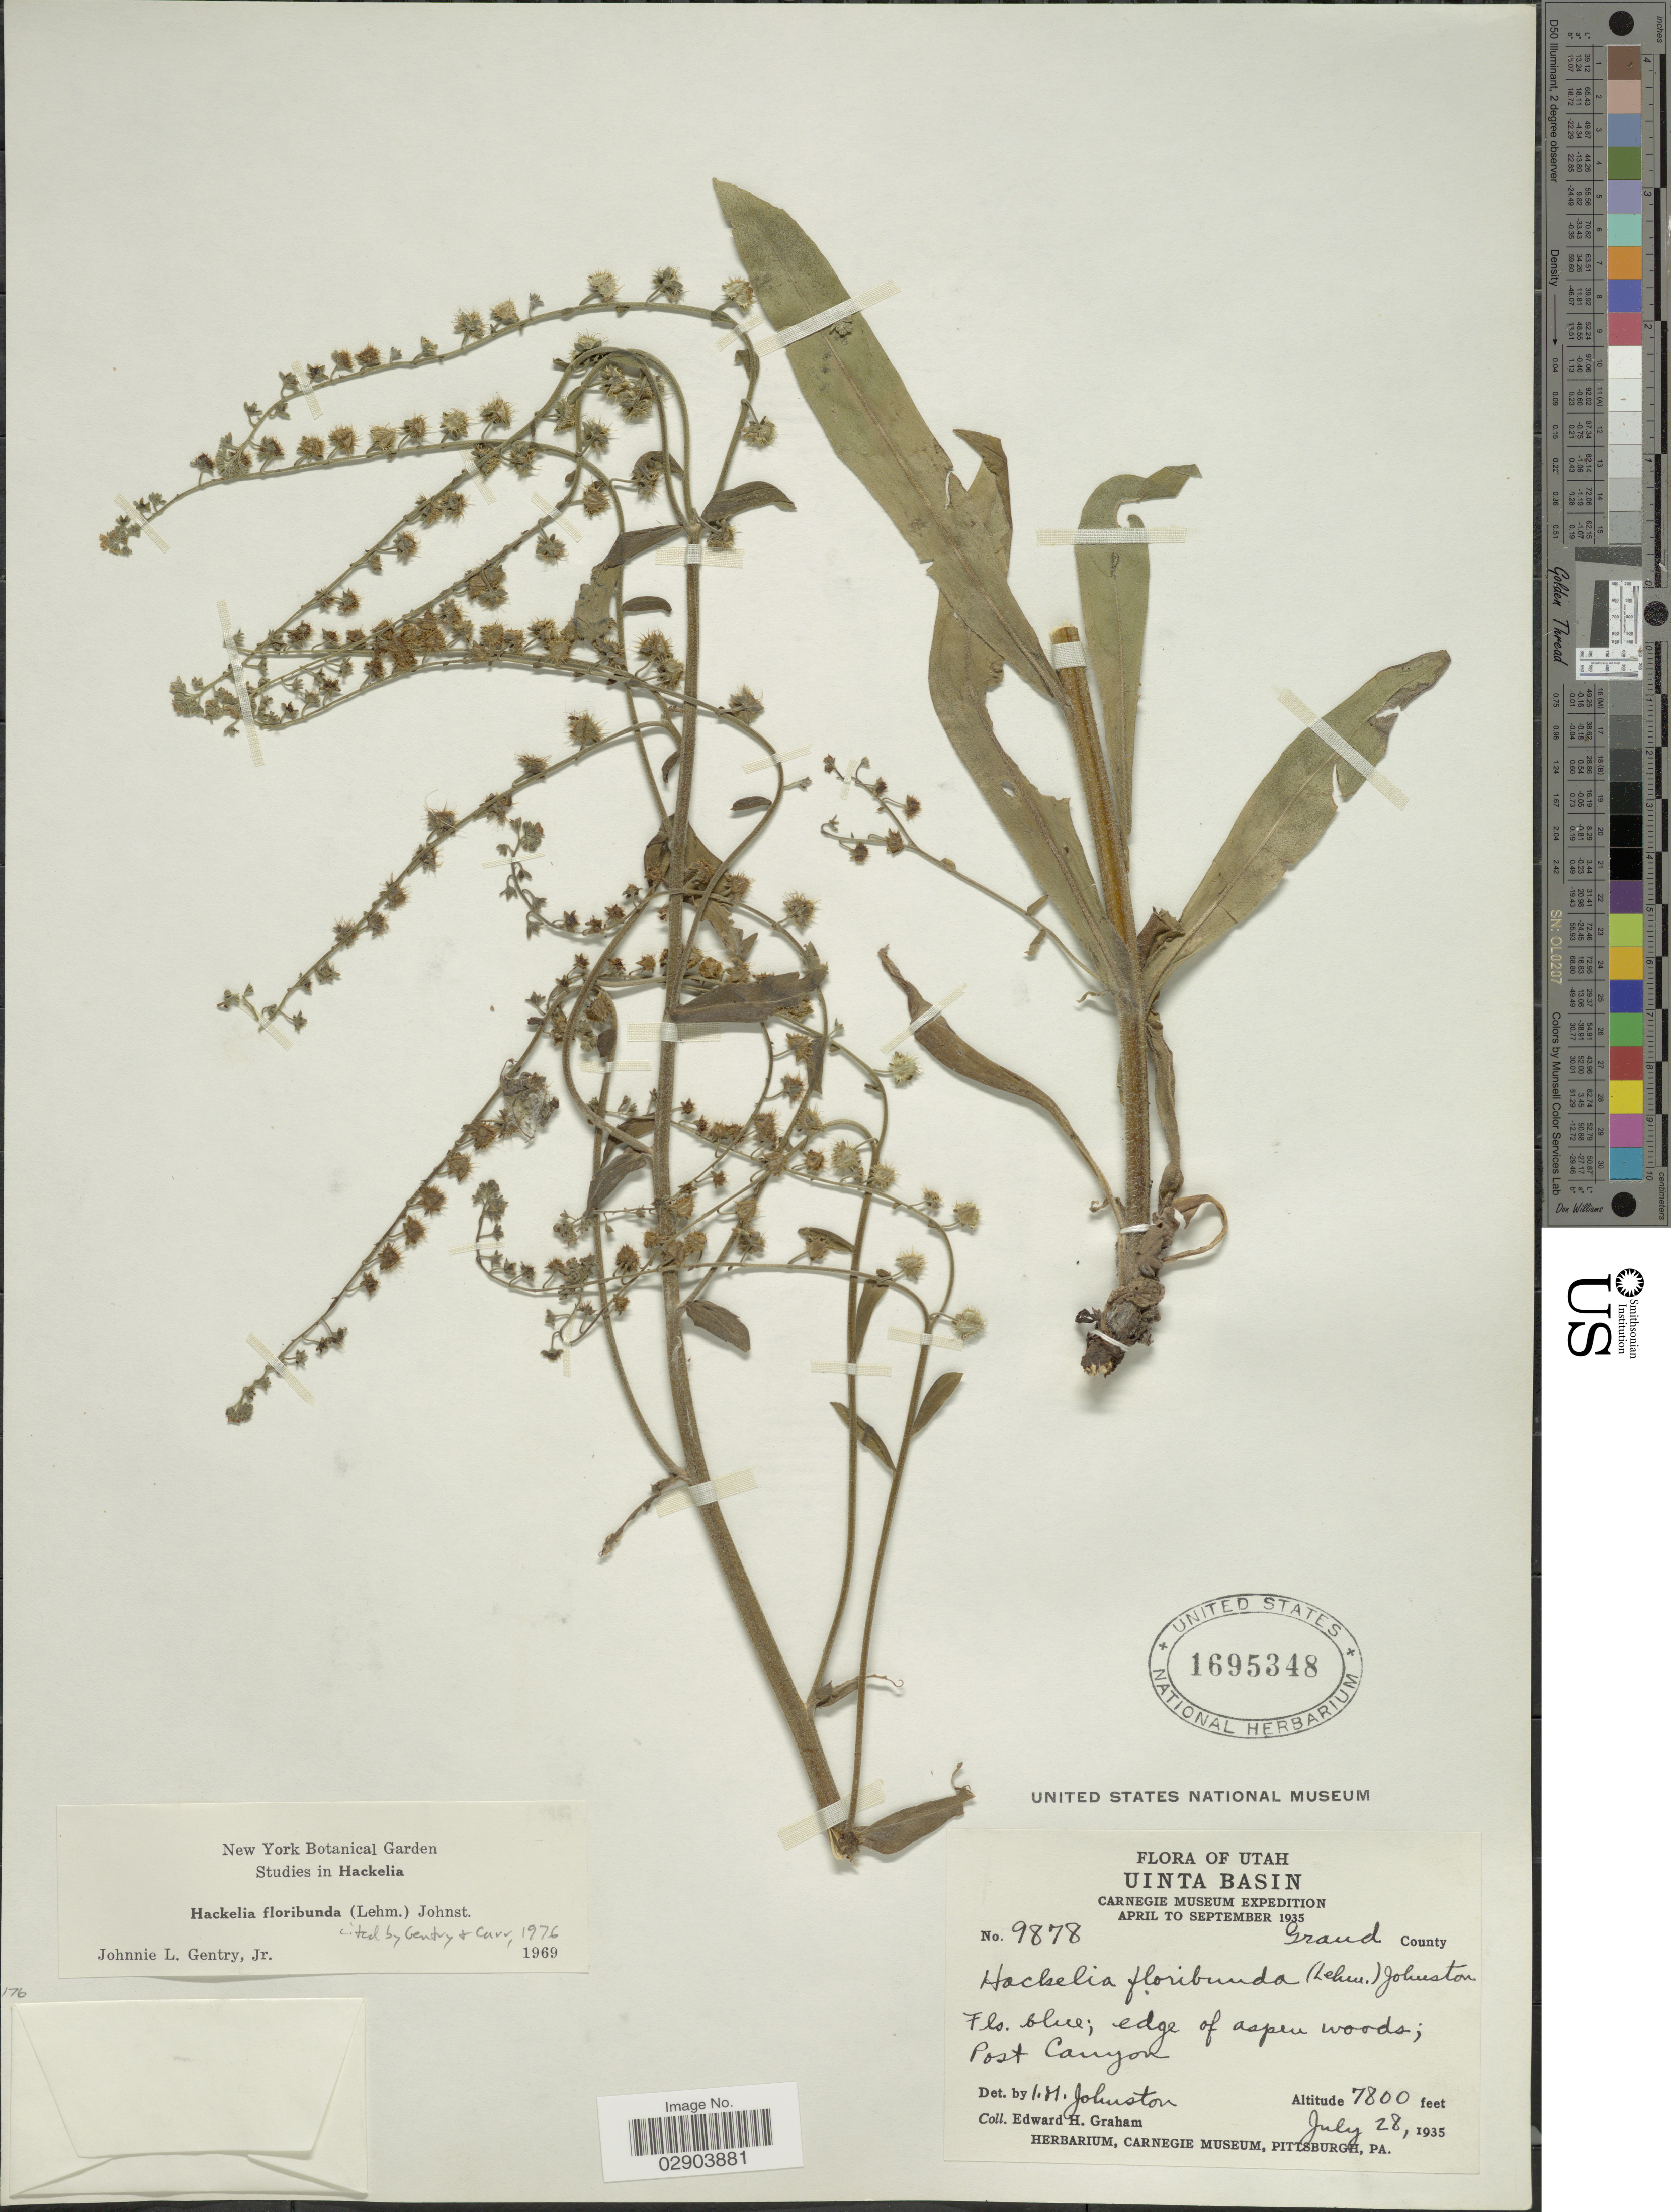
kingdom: Plantae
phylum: Tracheophyta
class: Magnoliopsida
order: Boraginales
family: Boraginaceae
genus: Hackelia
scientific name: Hackelia floribunda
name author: (Lehm.) I.M. Johnst.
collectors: E. H. Graham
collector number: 9878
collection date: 1935-07-28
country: United States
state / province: Utah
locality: Uinta Basin, Post Canyon.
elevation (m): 2377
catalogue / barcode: US 1695348